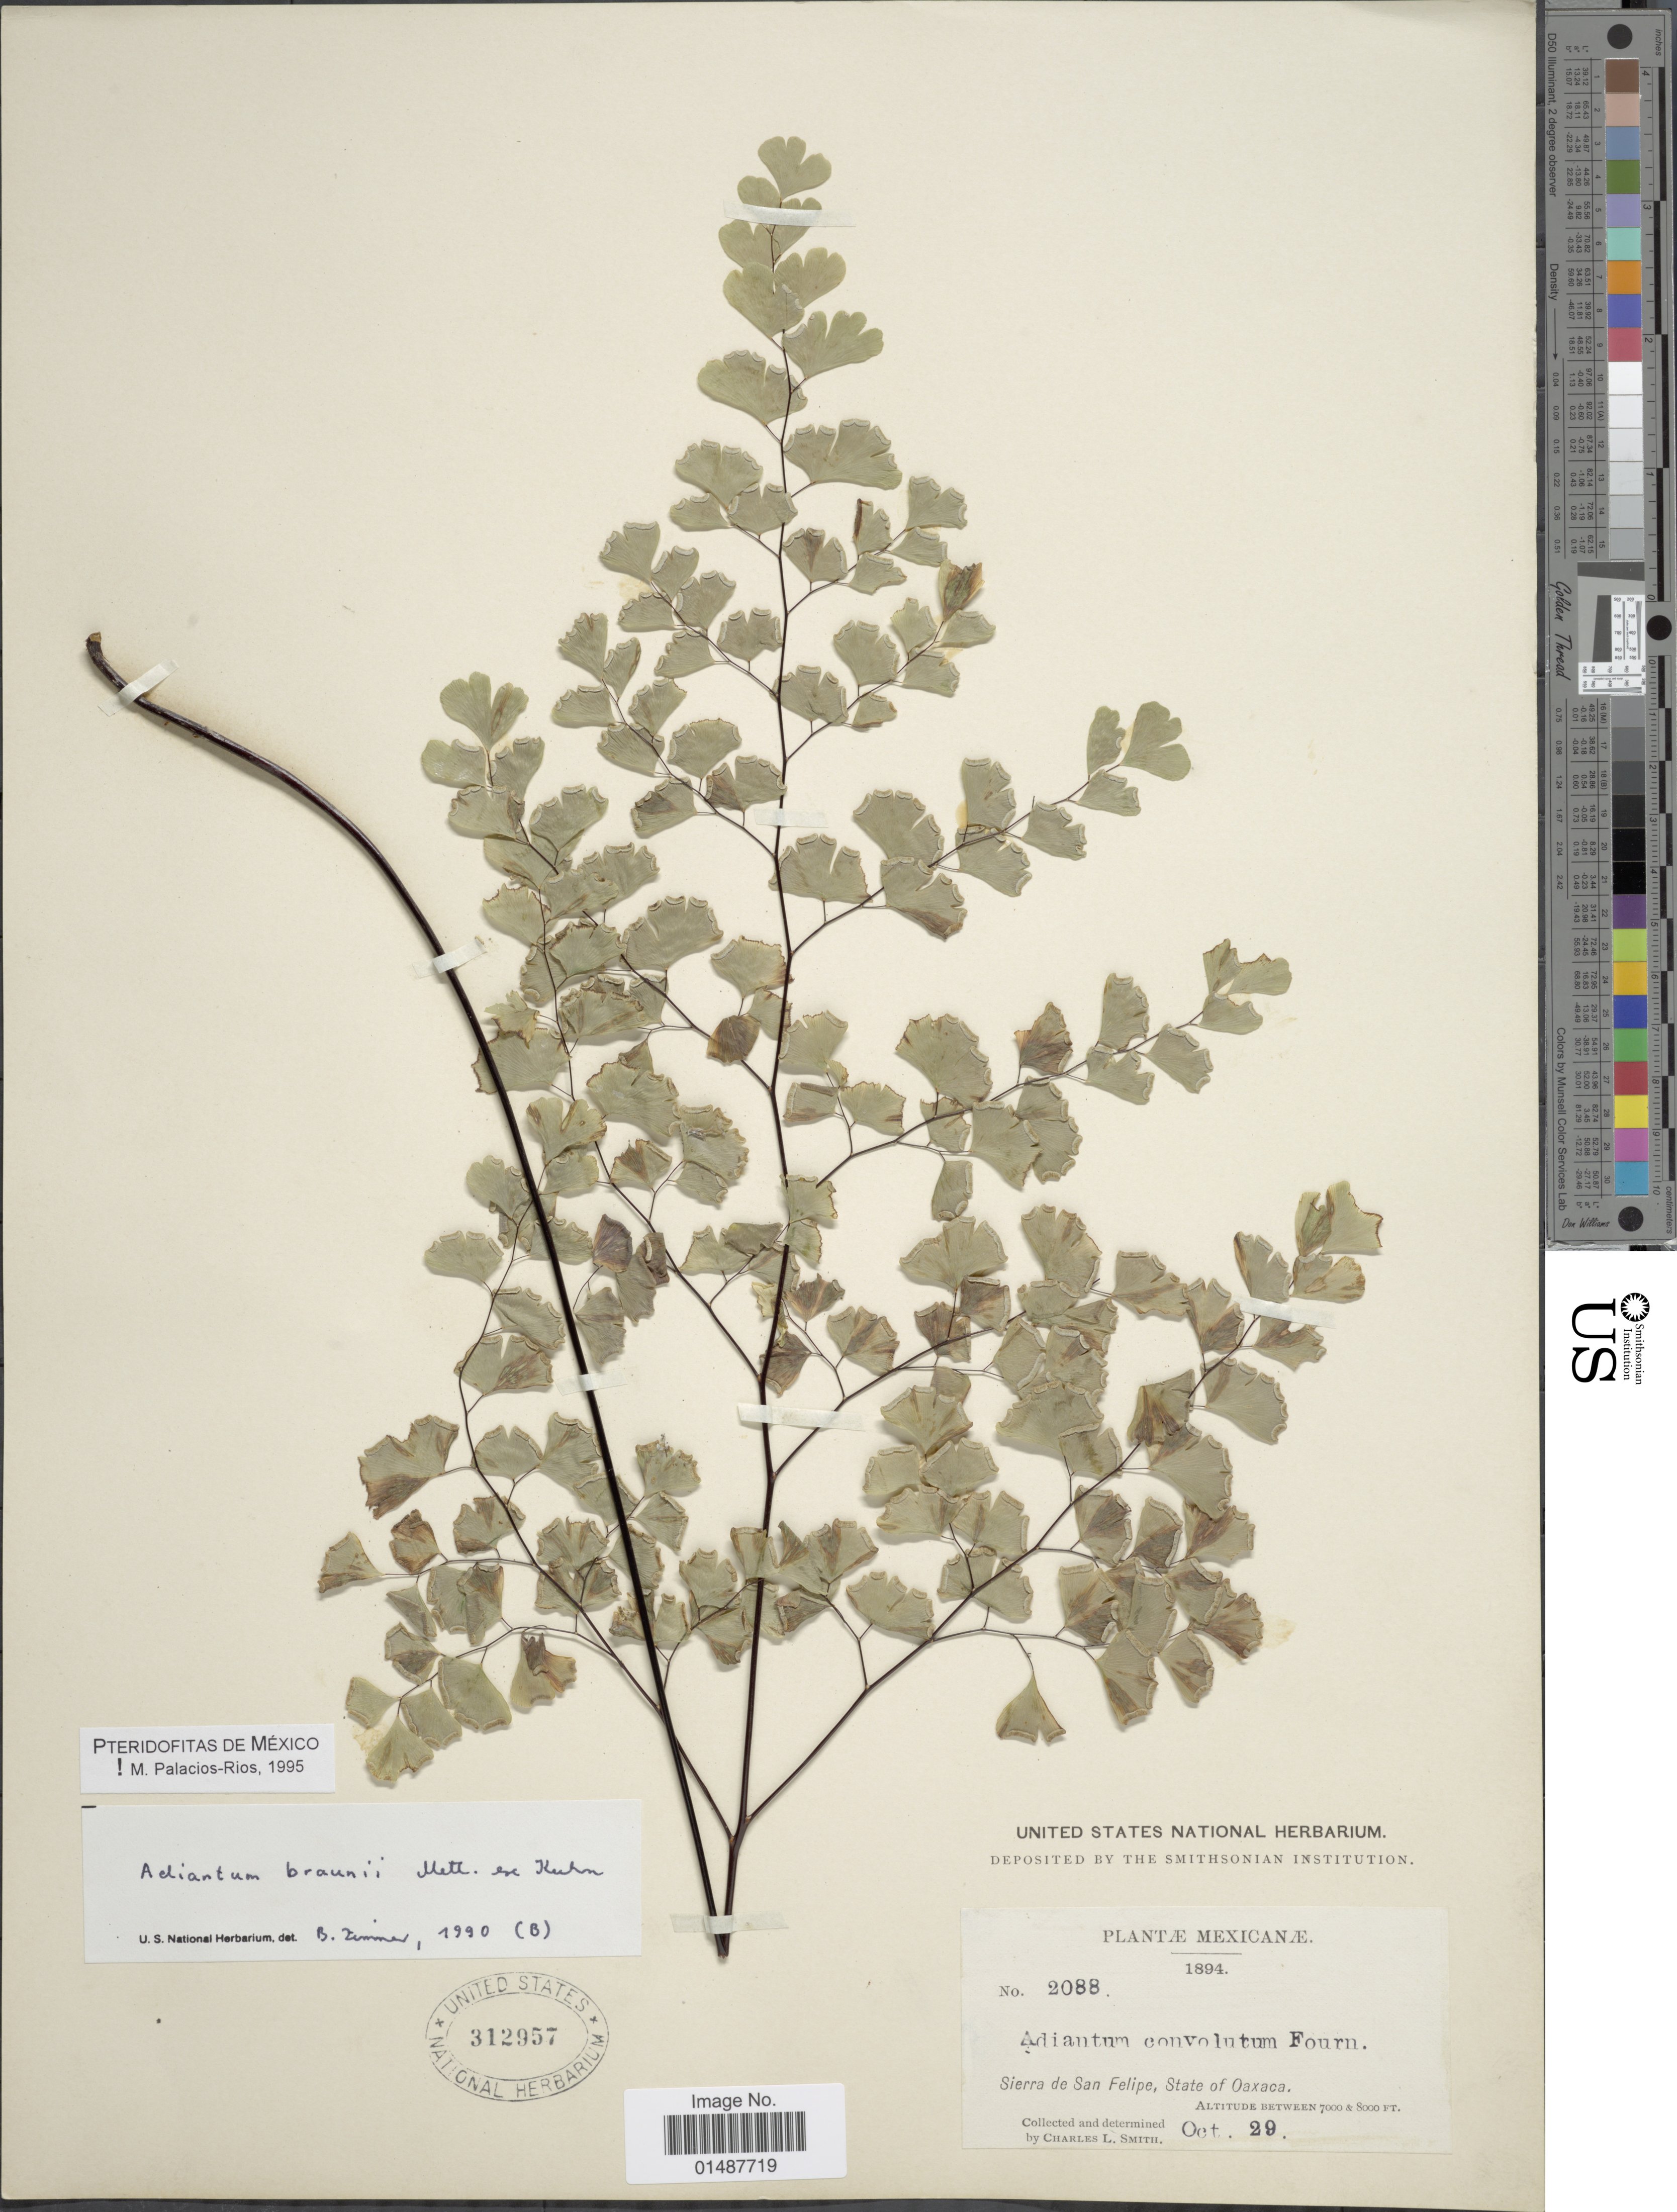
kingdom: Plantae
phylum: Tracheophyta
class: Polypodiopsida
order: Polypodiales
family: Pteridaceae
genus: Adiantum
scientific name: Adiantum braunii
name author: Mett. ex Kuhn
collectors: C. L. Smith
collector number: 2088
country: Mexico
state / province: Oaxaca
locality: Sierra de san Felipe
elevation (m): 2134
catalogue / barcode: US 312957